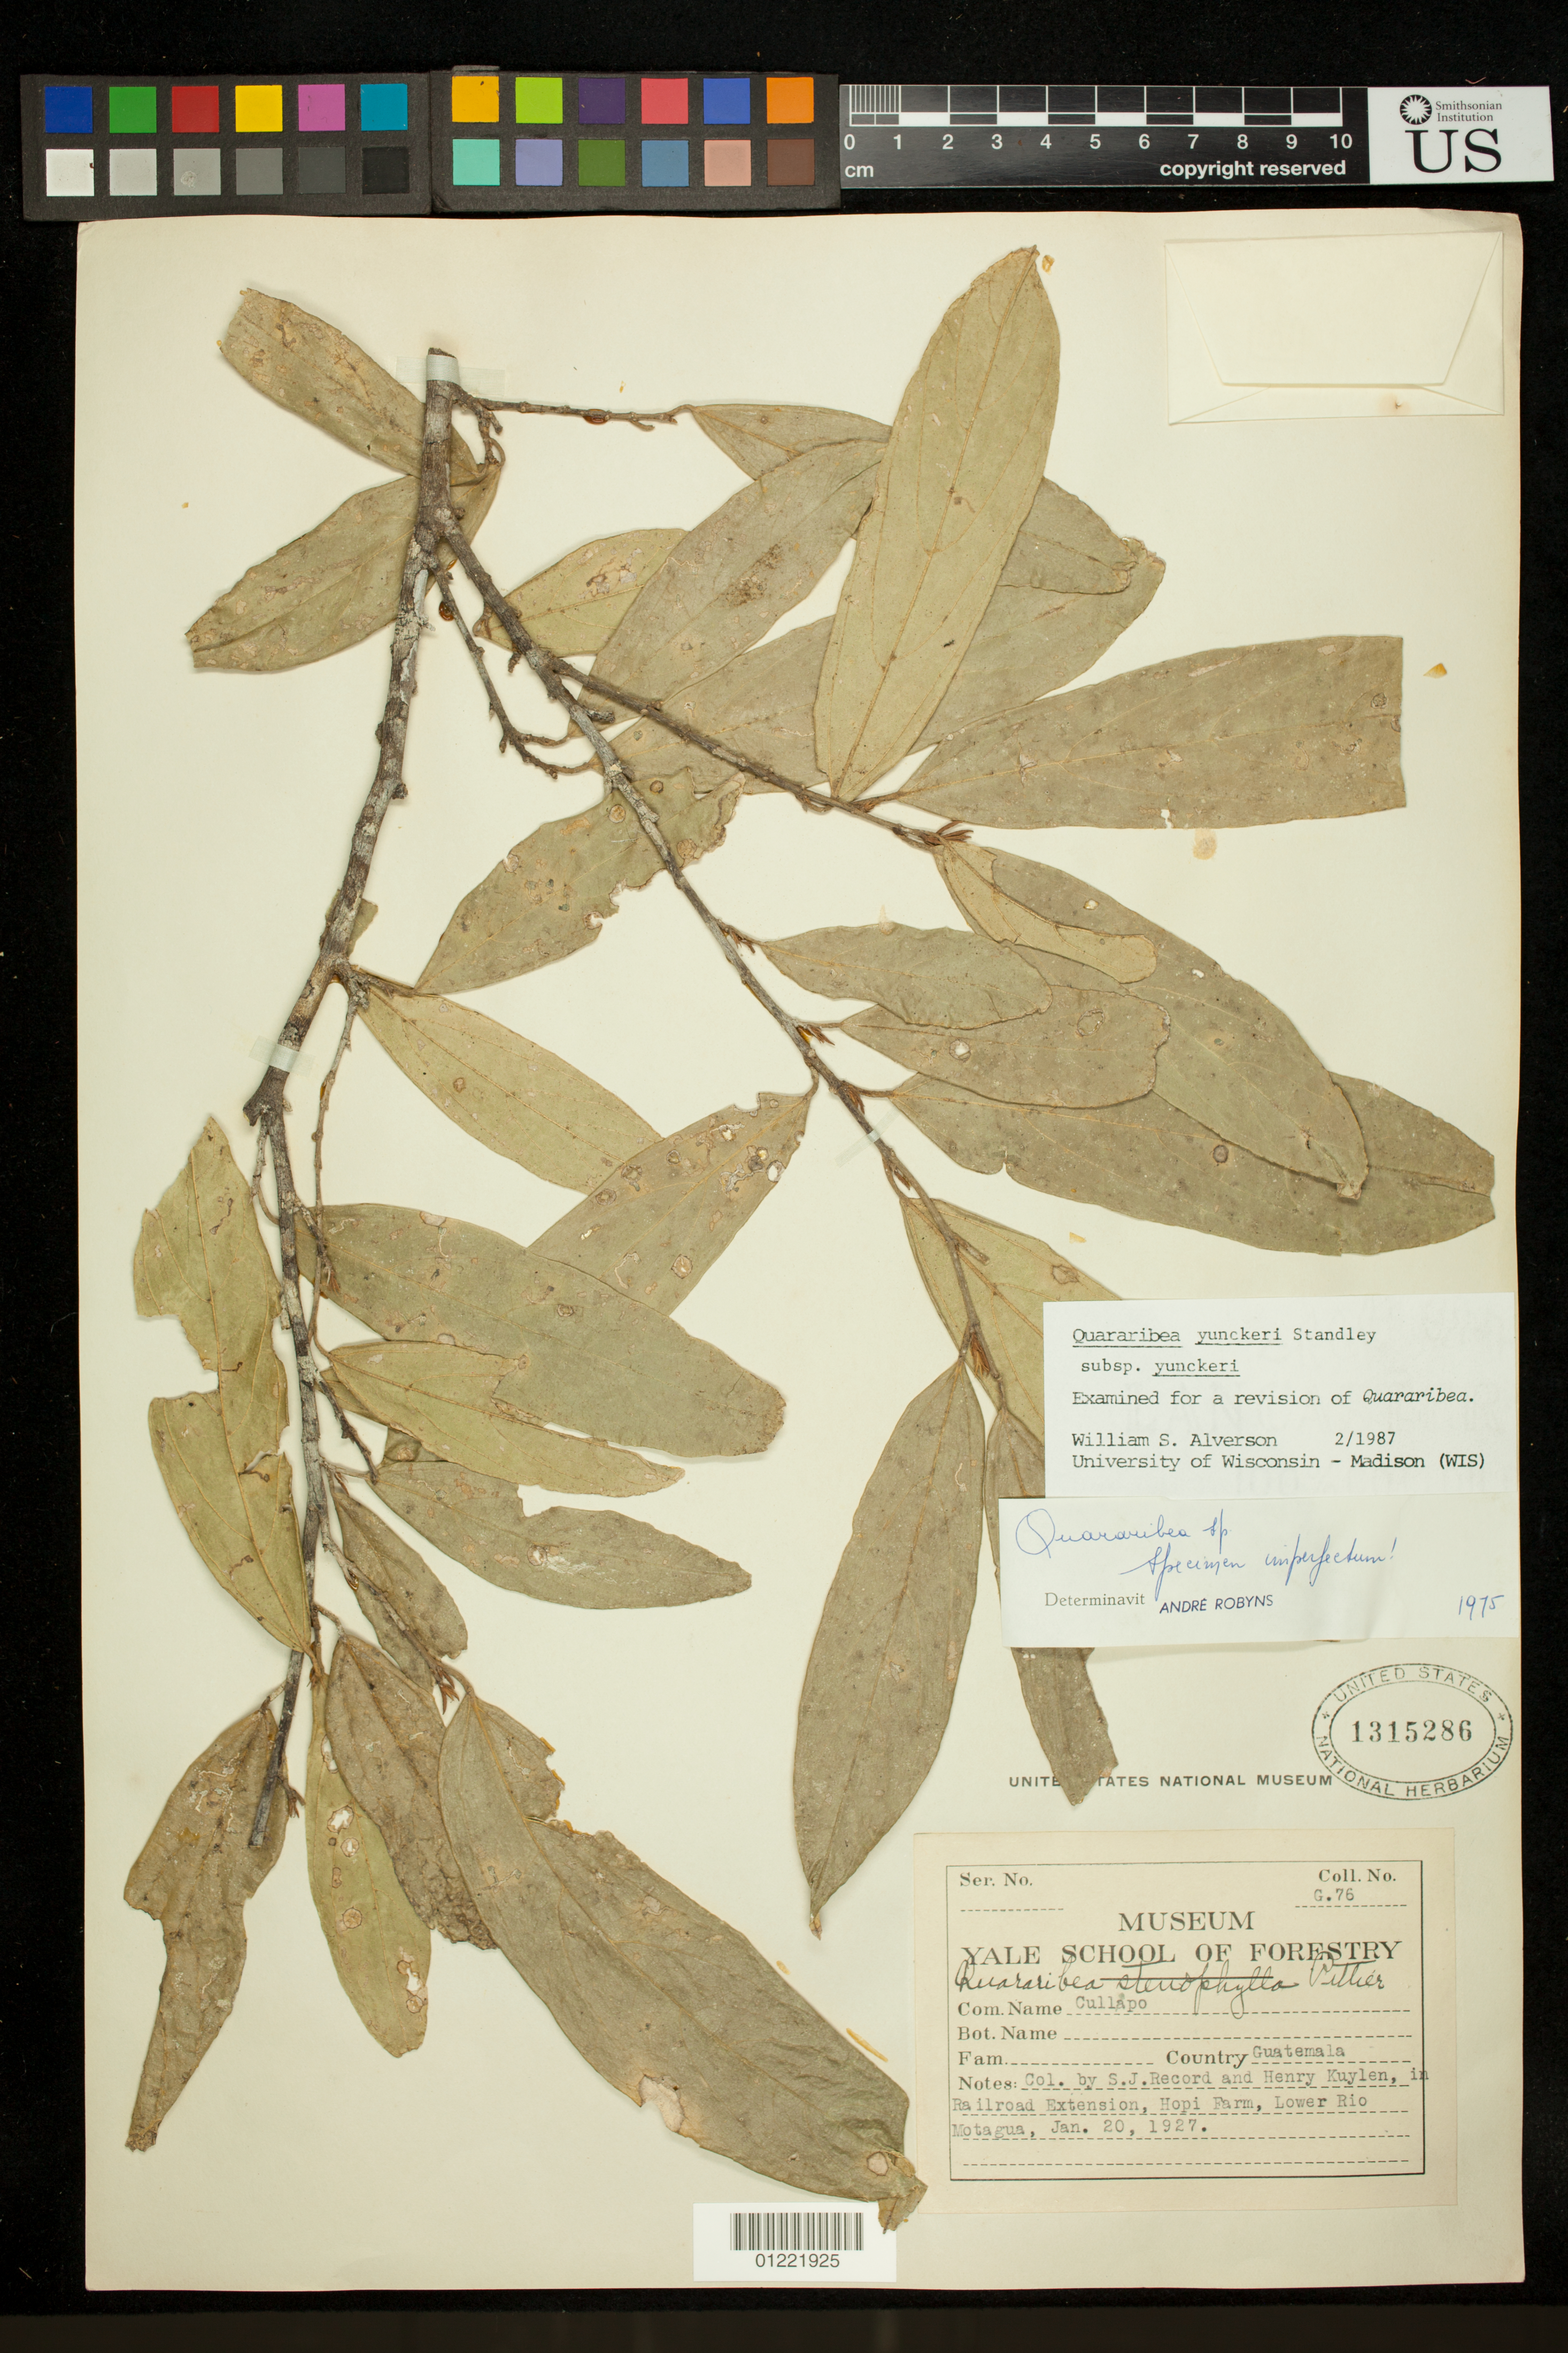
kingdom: Plantae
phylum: Tracheophyta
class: Magnoliopsida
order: Malvales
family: Malvaceae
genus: Quararibea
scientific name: Quararibea yunckeri subsp. yunckeri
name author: Standl.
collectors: S. J. Record & H. Kuylen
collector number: G.76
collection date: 1927-01-20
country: Guatemala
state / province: Izabal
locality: Railroad Extension, Hopi Farm, Lower Rio Motagua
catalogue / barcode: US 1315286